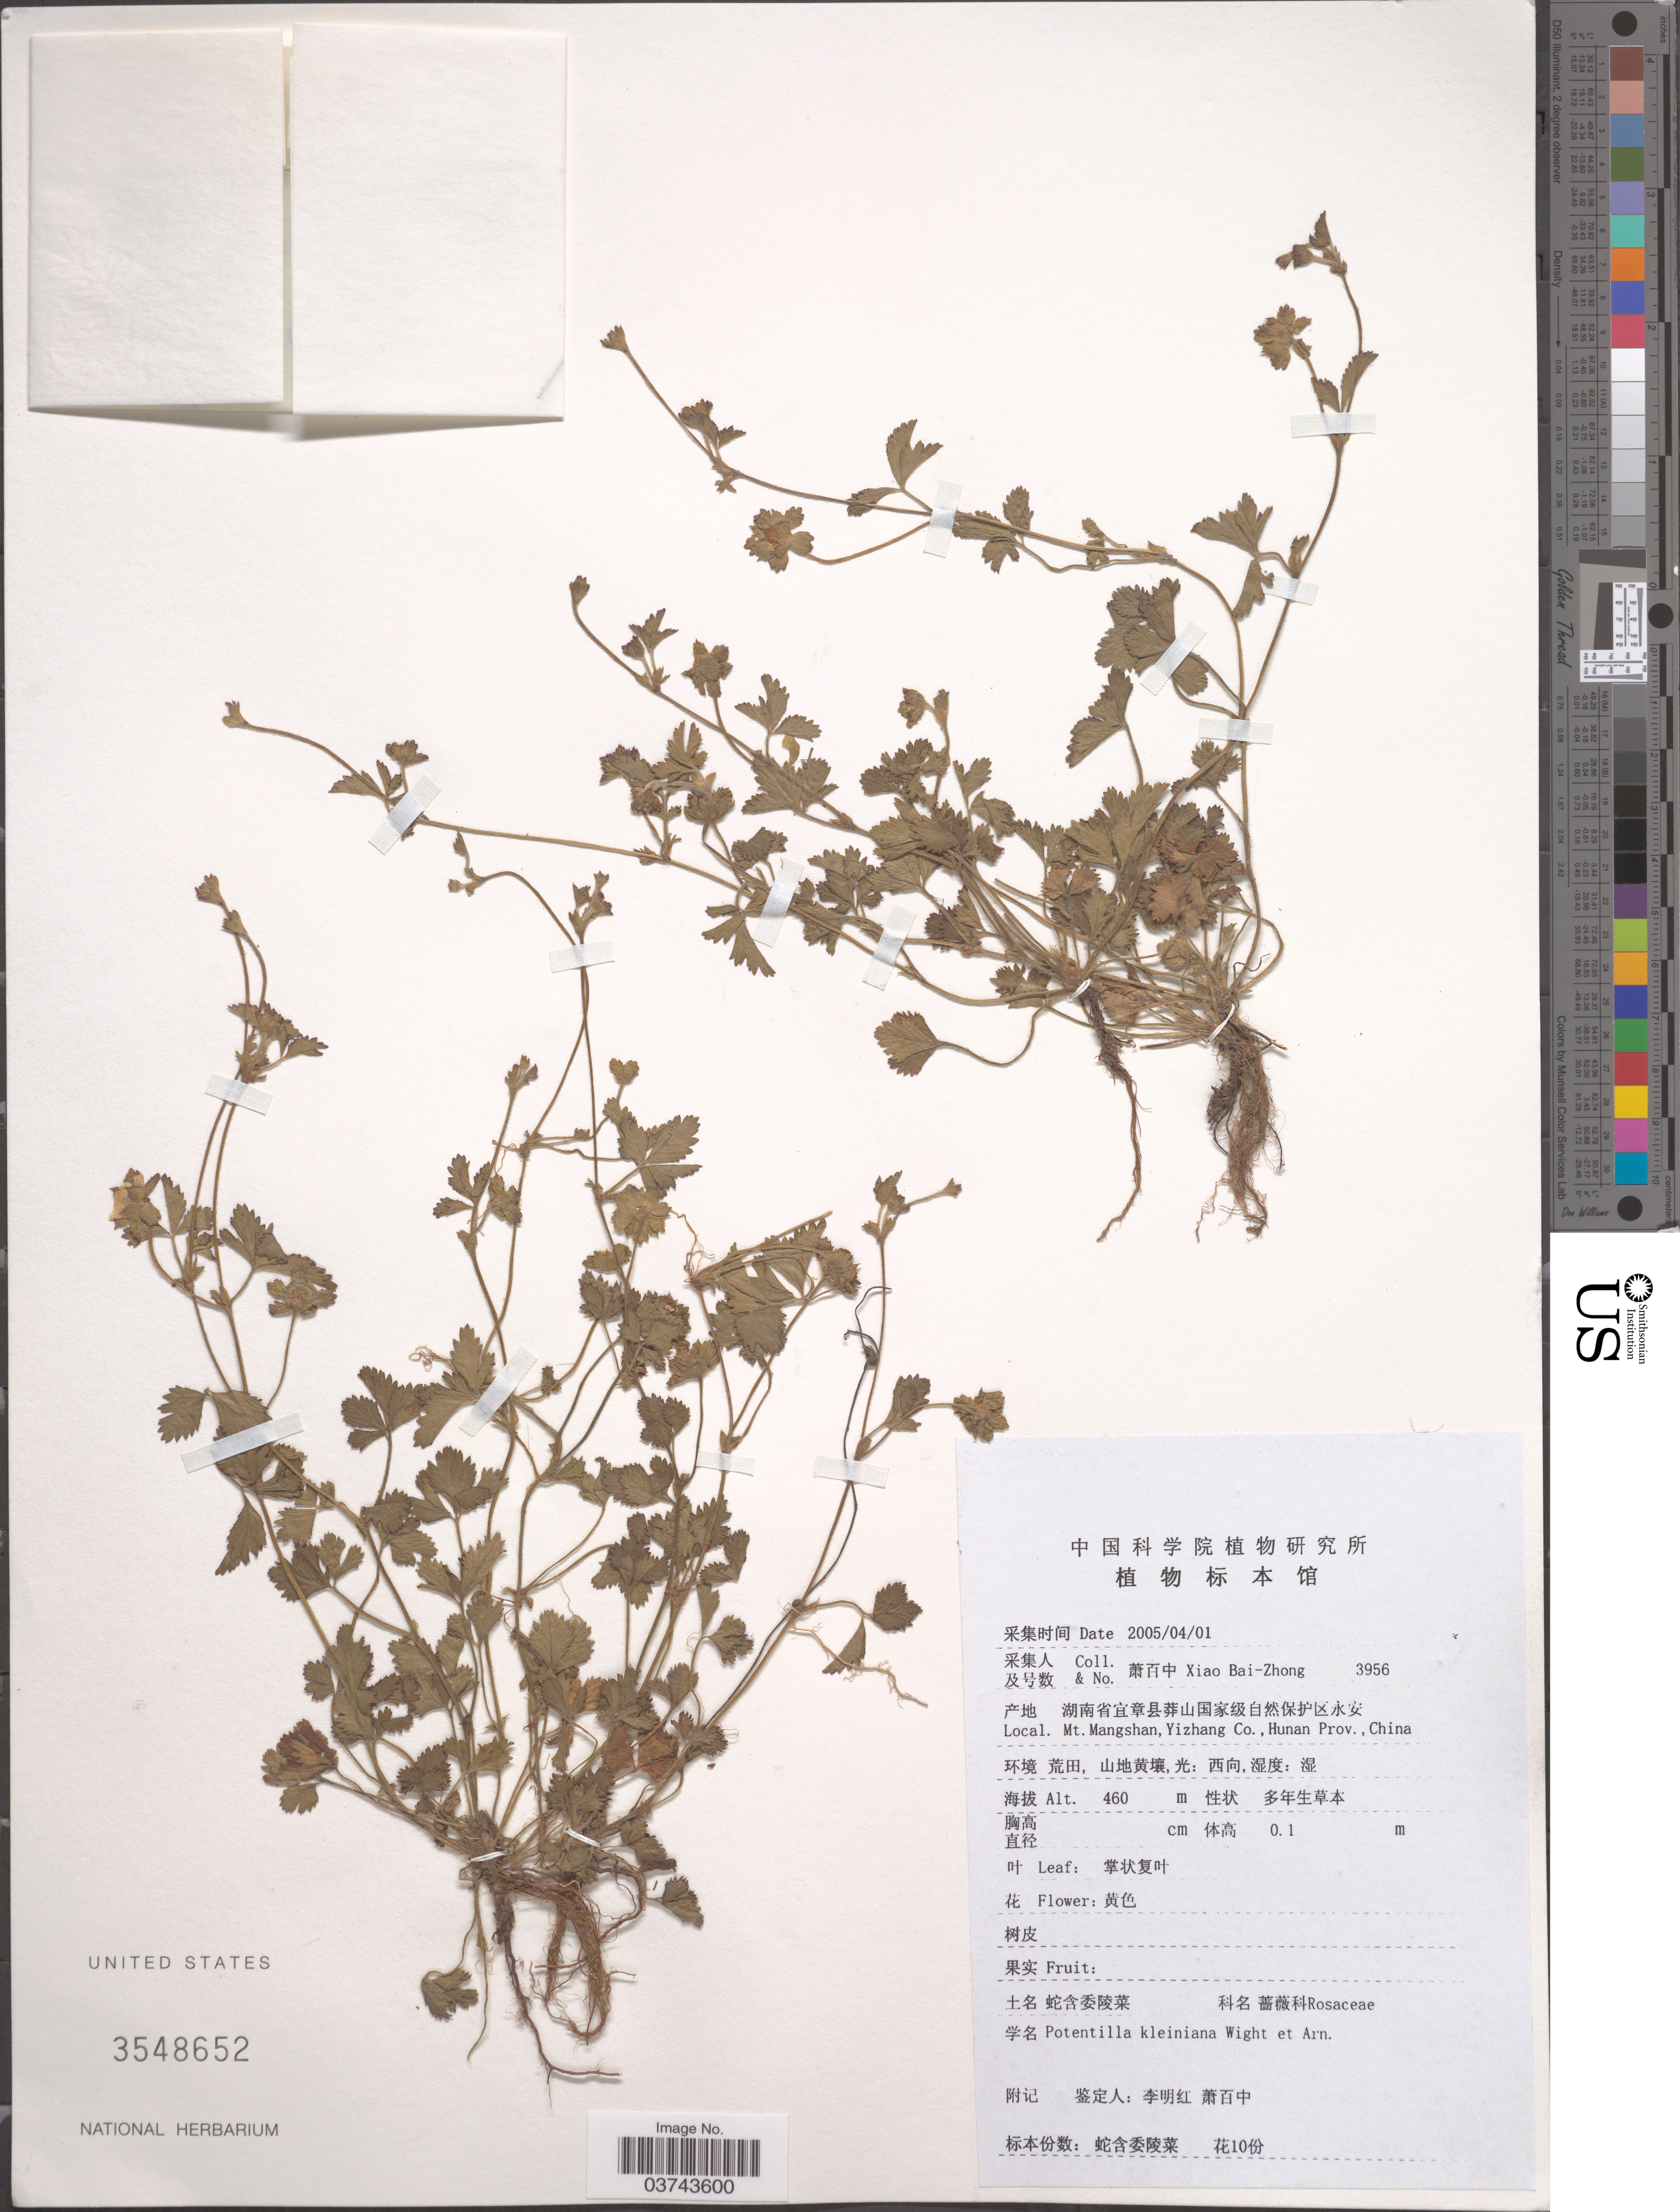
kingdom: Plantae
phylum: Tracheophyta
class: Magnoliopsida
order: Rosales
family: Rosaceae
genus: Potentilla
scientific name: Potentilla kleiniana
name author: Wight & Arn.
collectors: B. Z. Xiao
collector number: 3956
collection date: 2005-04-01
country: China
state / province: Hunan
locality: Mt. Mangshan, Yizhang Co.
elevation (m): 460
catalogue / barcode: US 3548652